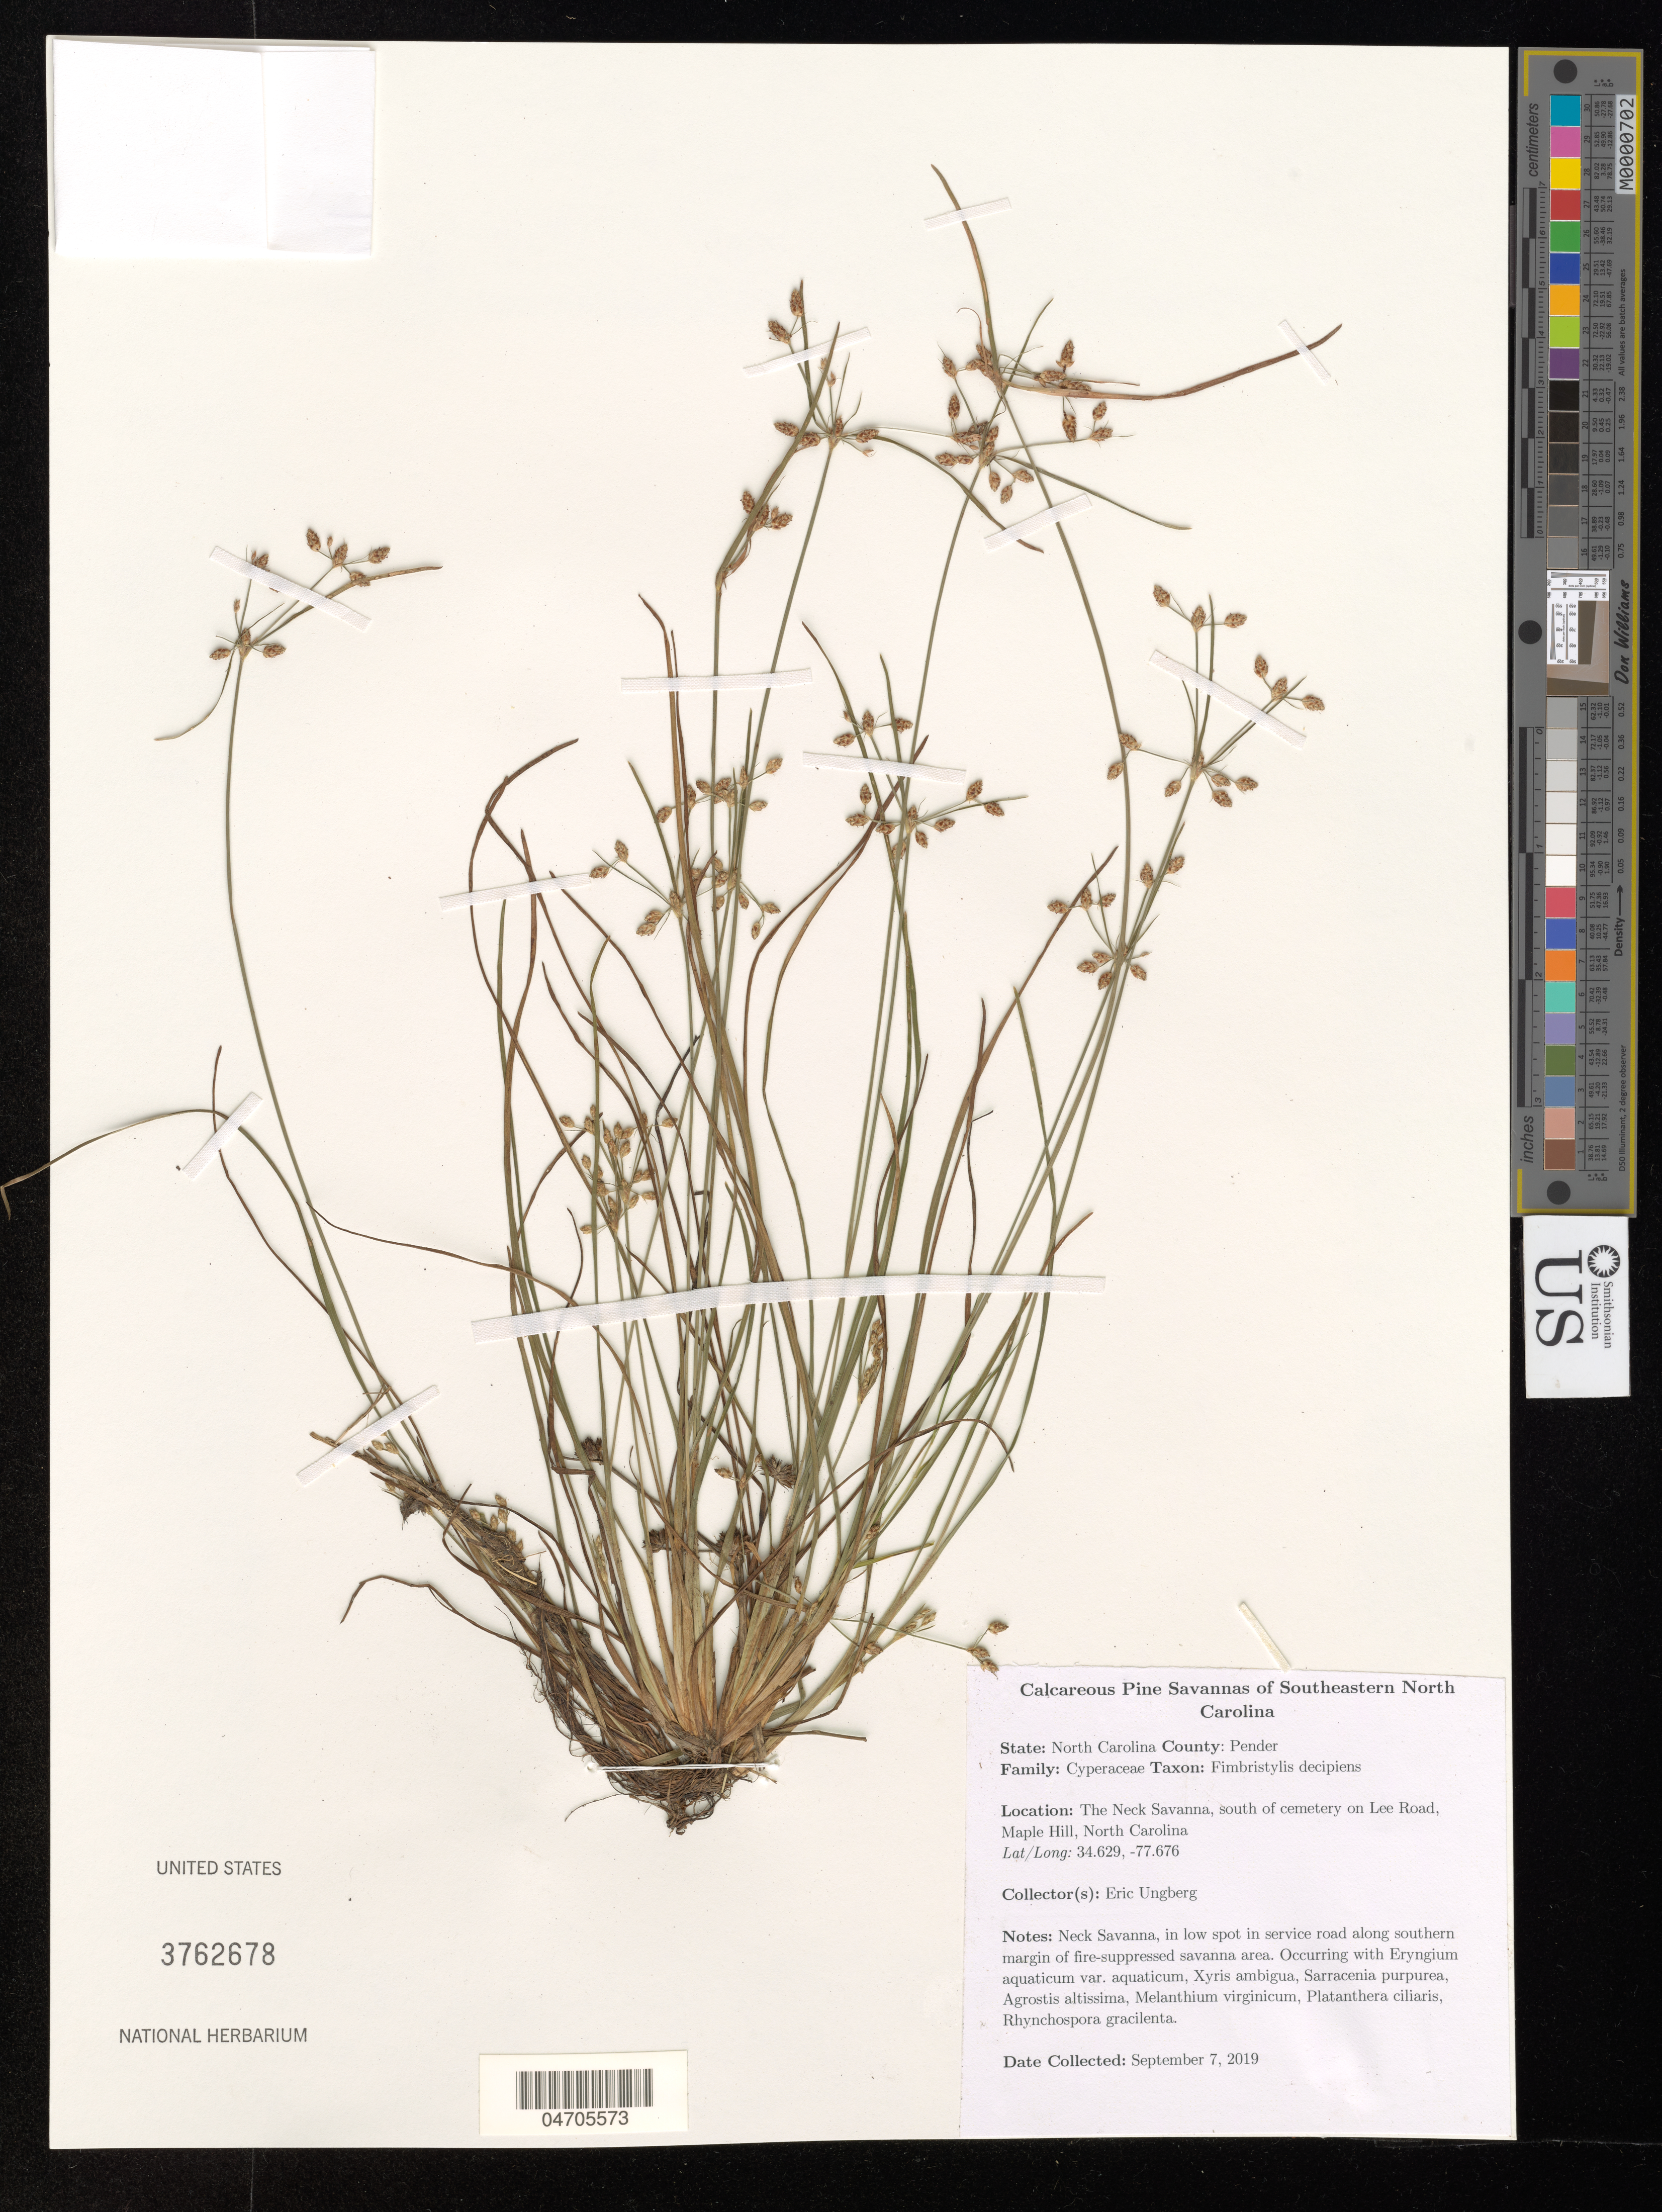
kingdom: Plantae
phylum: Tracheophyta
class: Liliopsida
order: Poales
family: Cyperaceae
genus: Fimbristylis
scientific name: Fimbristylis decipiens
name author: Kral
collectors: E. Ungberg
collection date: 2019-09-07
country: United States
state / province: North Carolina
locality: Calcareous Pine Savanna of Southeastern North Carolina. County: Pender. The Neck Savanna, south of cemetery on Lee Road, Maple Hill. Neck Savanna, in low spot in service road along southern margin of fire-suppressed savanna area.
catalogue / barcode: US 3762678